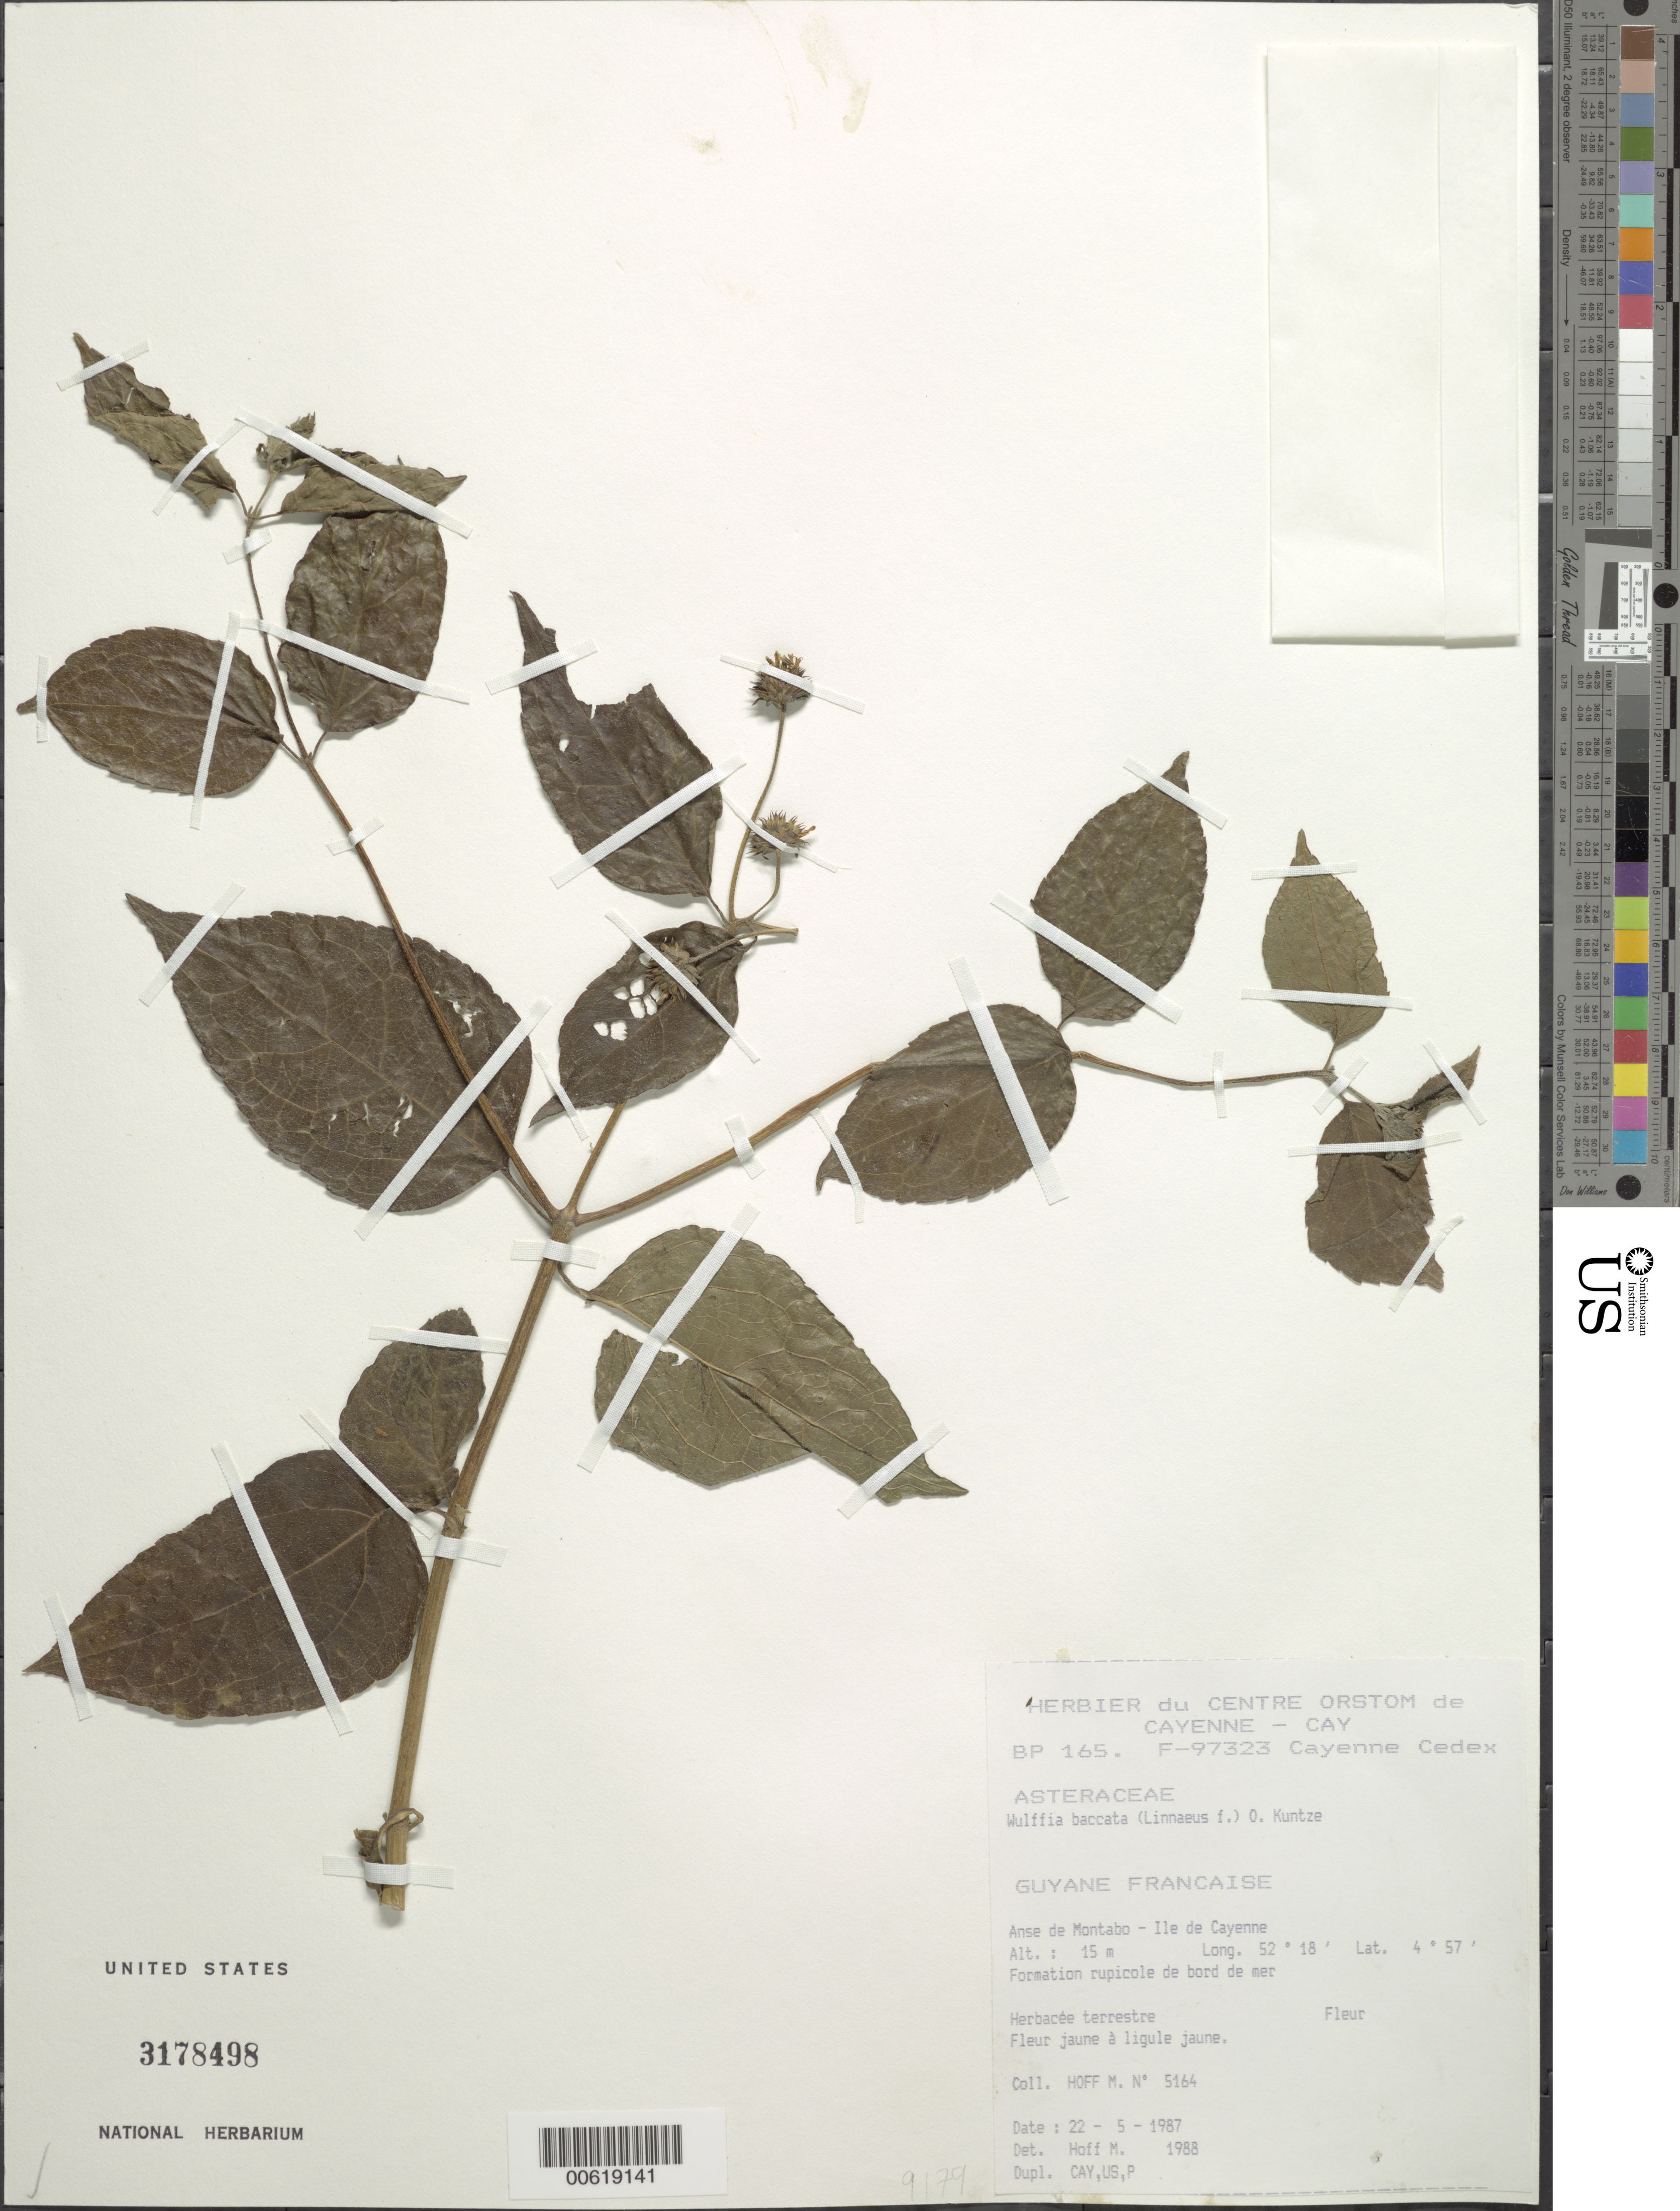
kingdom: Plantae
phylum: Tracheophyta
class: Magnoliopsida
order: Asterales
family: Asteraceae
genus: Wulffia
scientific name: Wulffia baccata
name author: (L. f.) Kuntze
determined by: Hoff, M.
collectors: M. Hoff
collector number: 5164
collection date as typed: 22-May-87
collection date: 1987-05-22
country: French Guiana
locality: Ile de Cayenne, Anse de Montabo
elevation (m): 15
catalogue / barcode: US 3178498